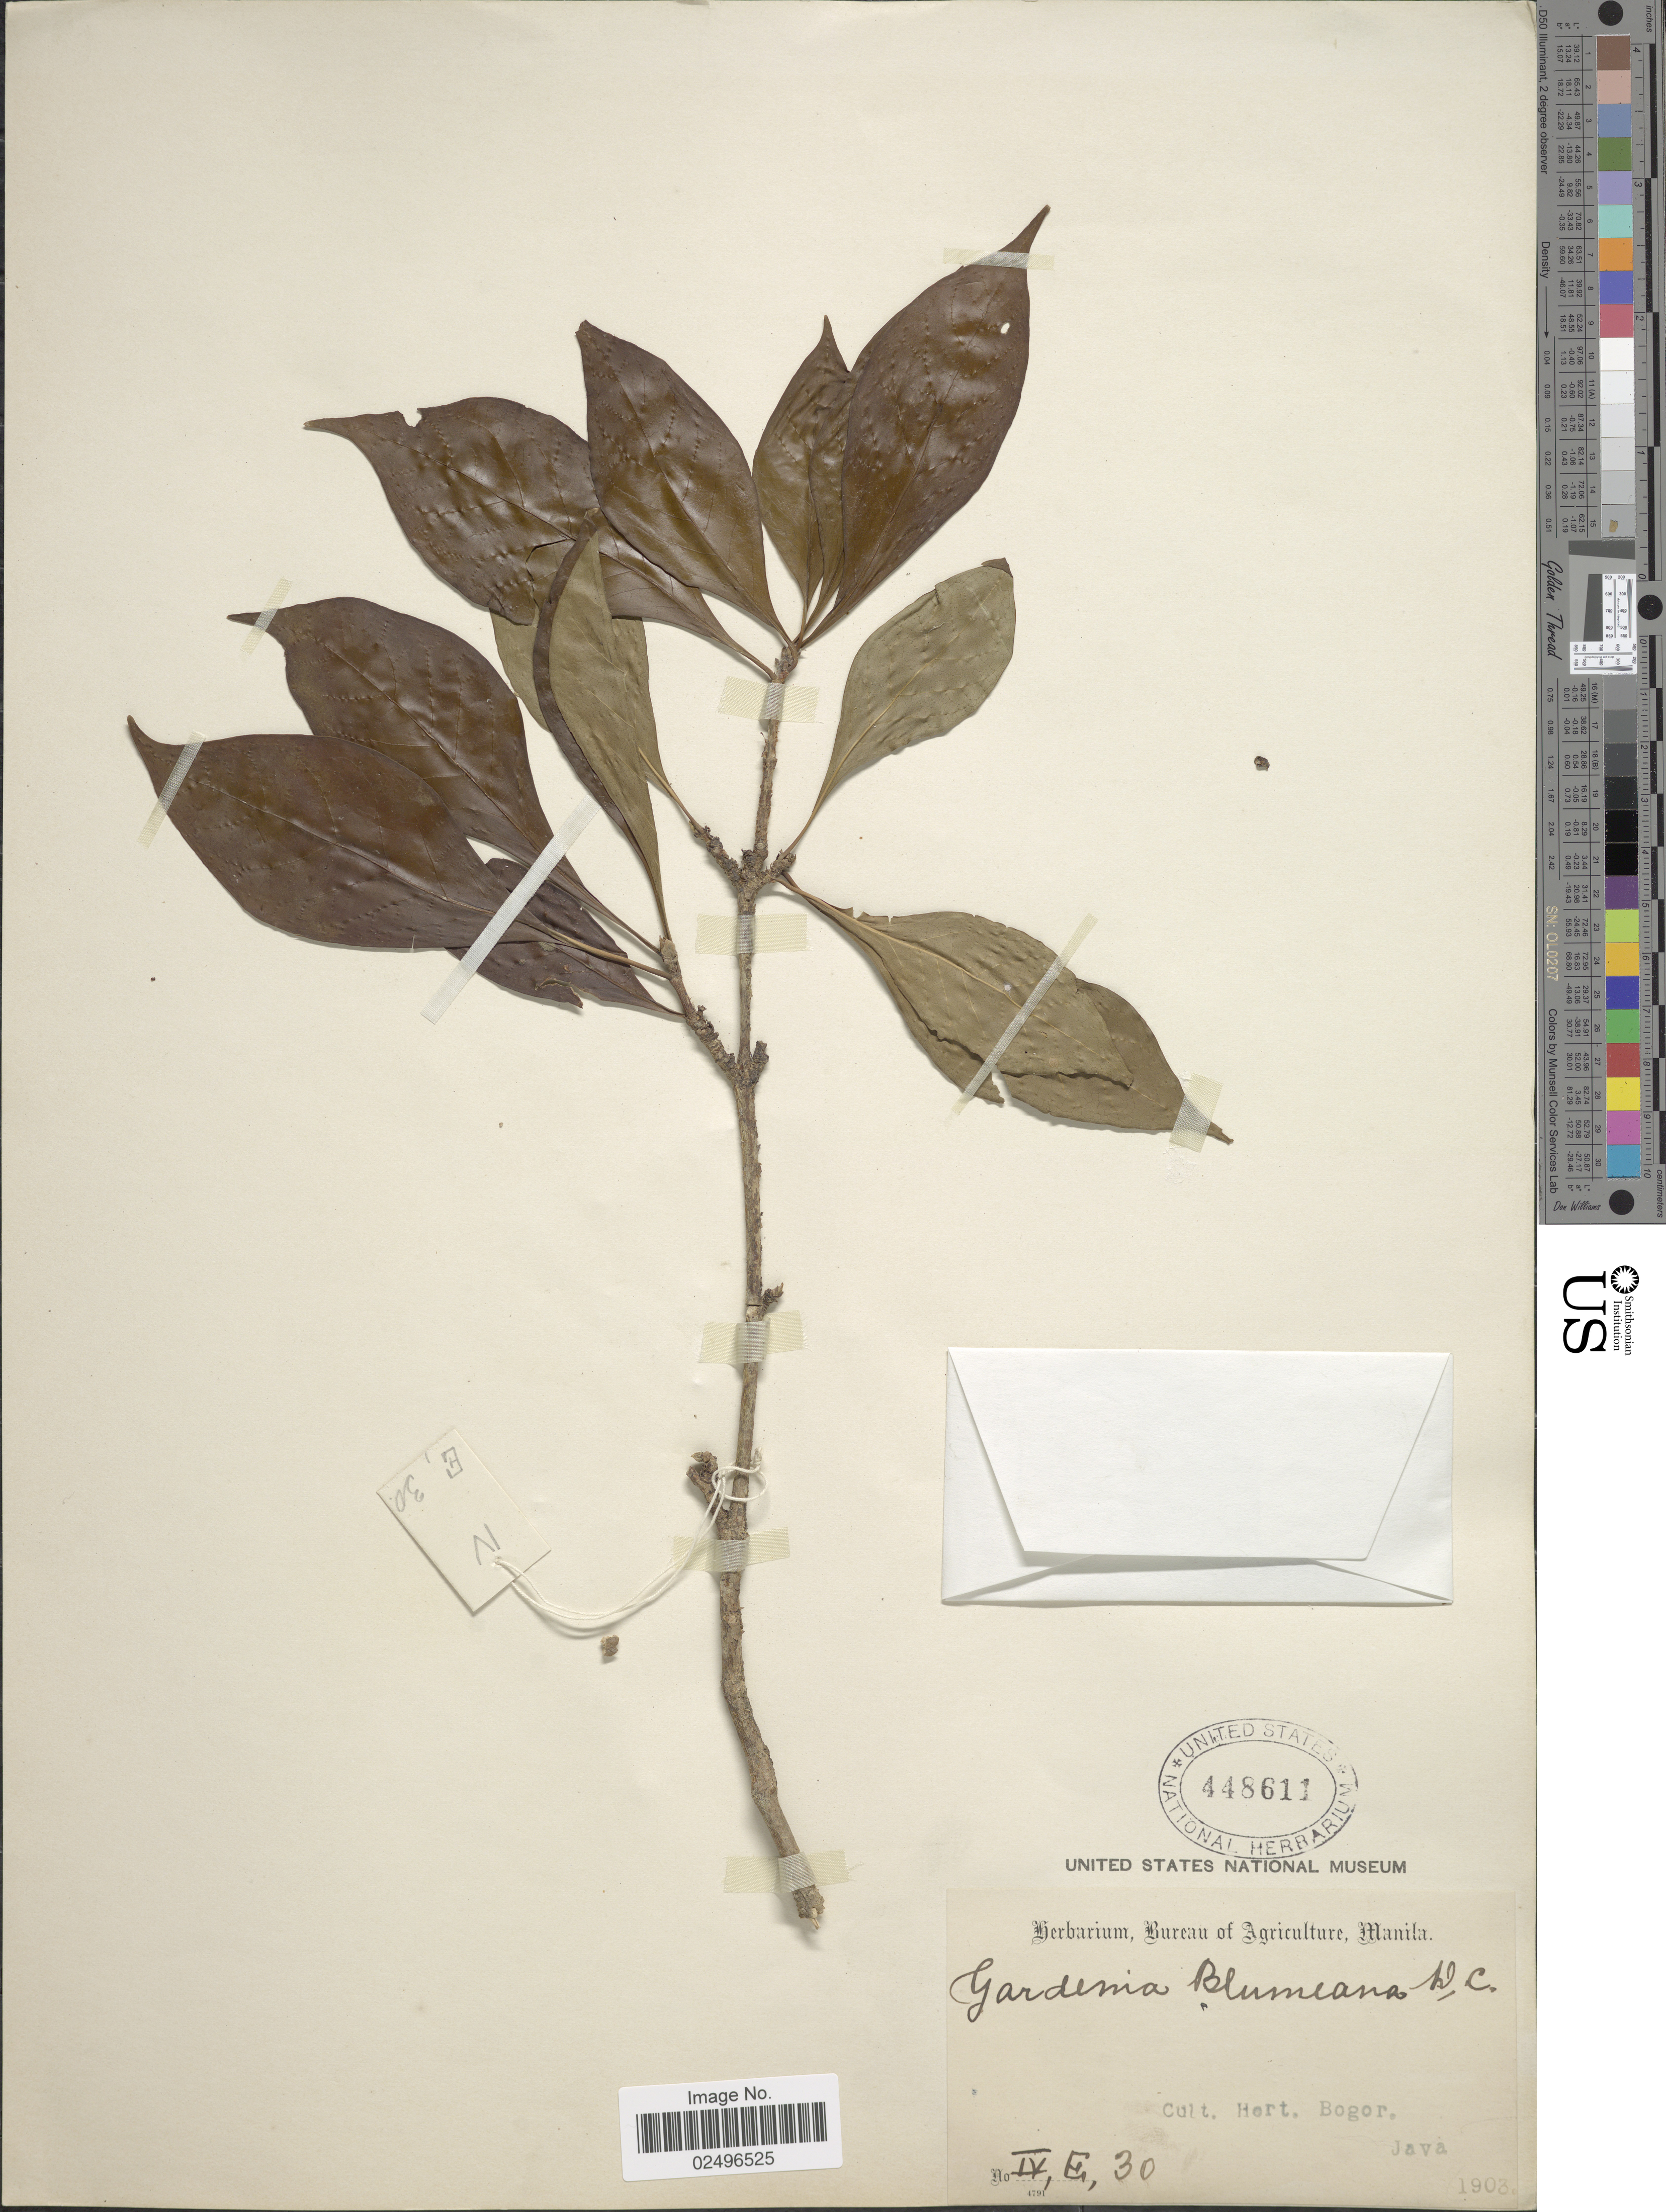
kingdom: Plantae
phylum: Tracheophyta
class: Magnoliopsida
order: Gentianales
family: Rubiaceae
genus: Gardenia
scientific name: Gardenia blumeana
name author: DC.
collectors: ex herb. Bureau of Science Manila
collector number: IV E 30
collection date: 1903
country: Indonesia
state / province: Java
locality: Cult. Hort. Bogor., Java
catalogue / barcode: US 448611